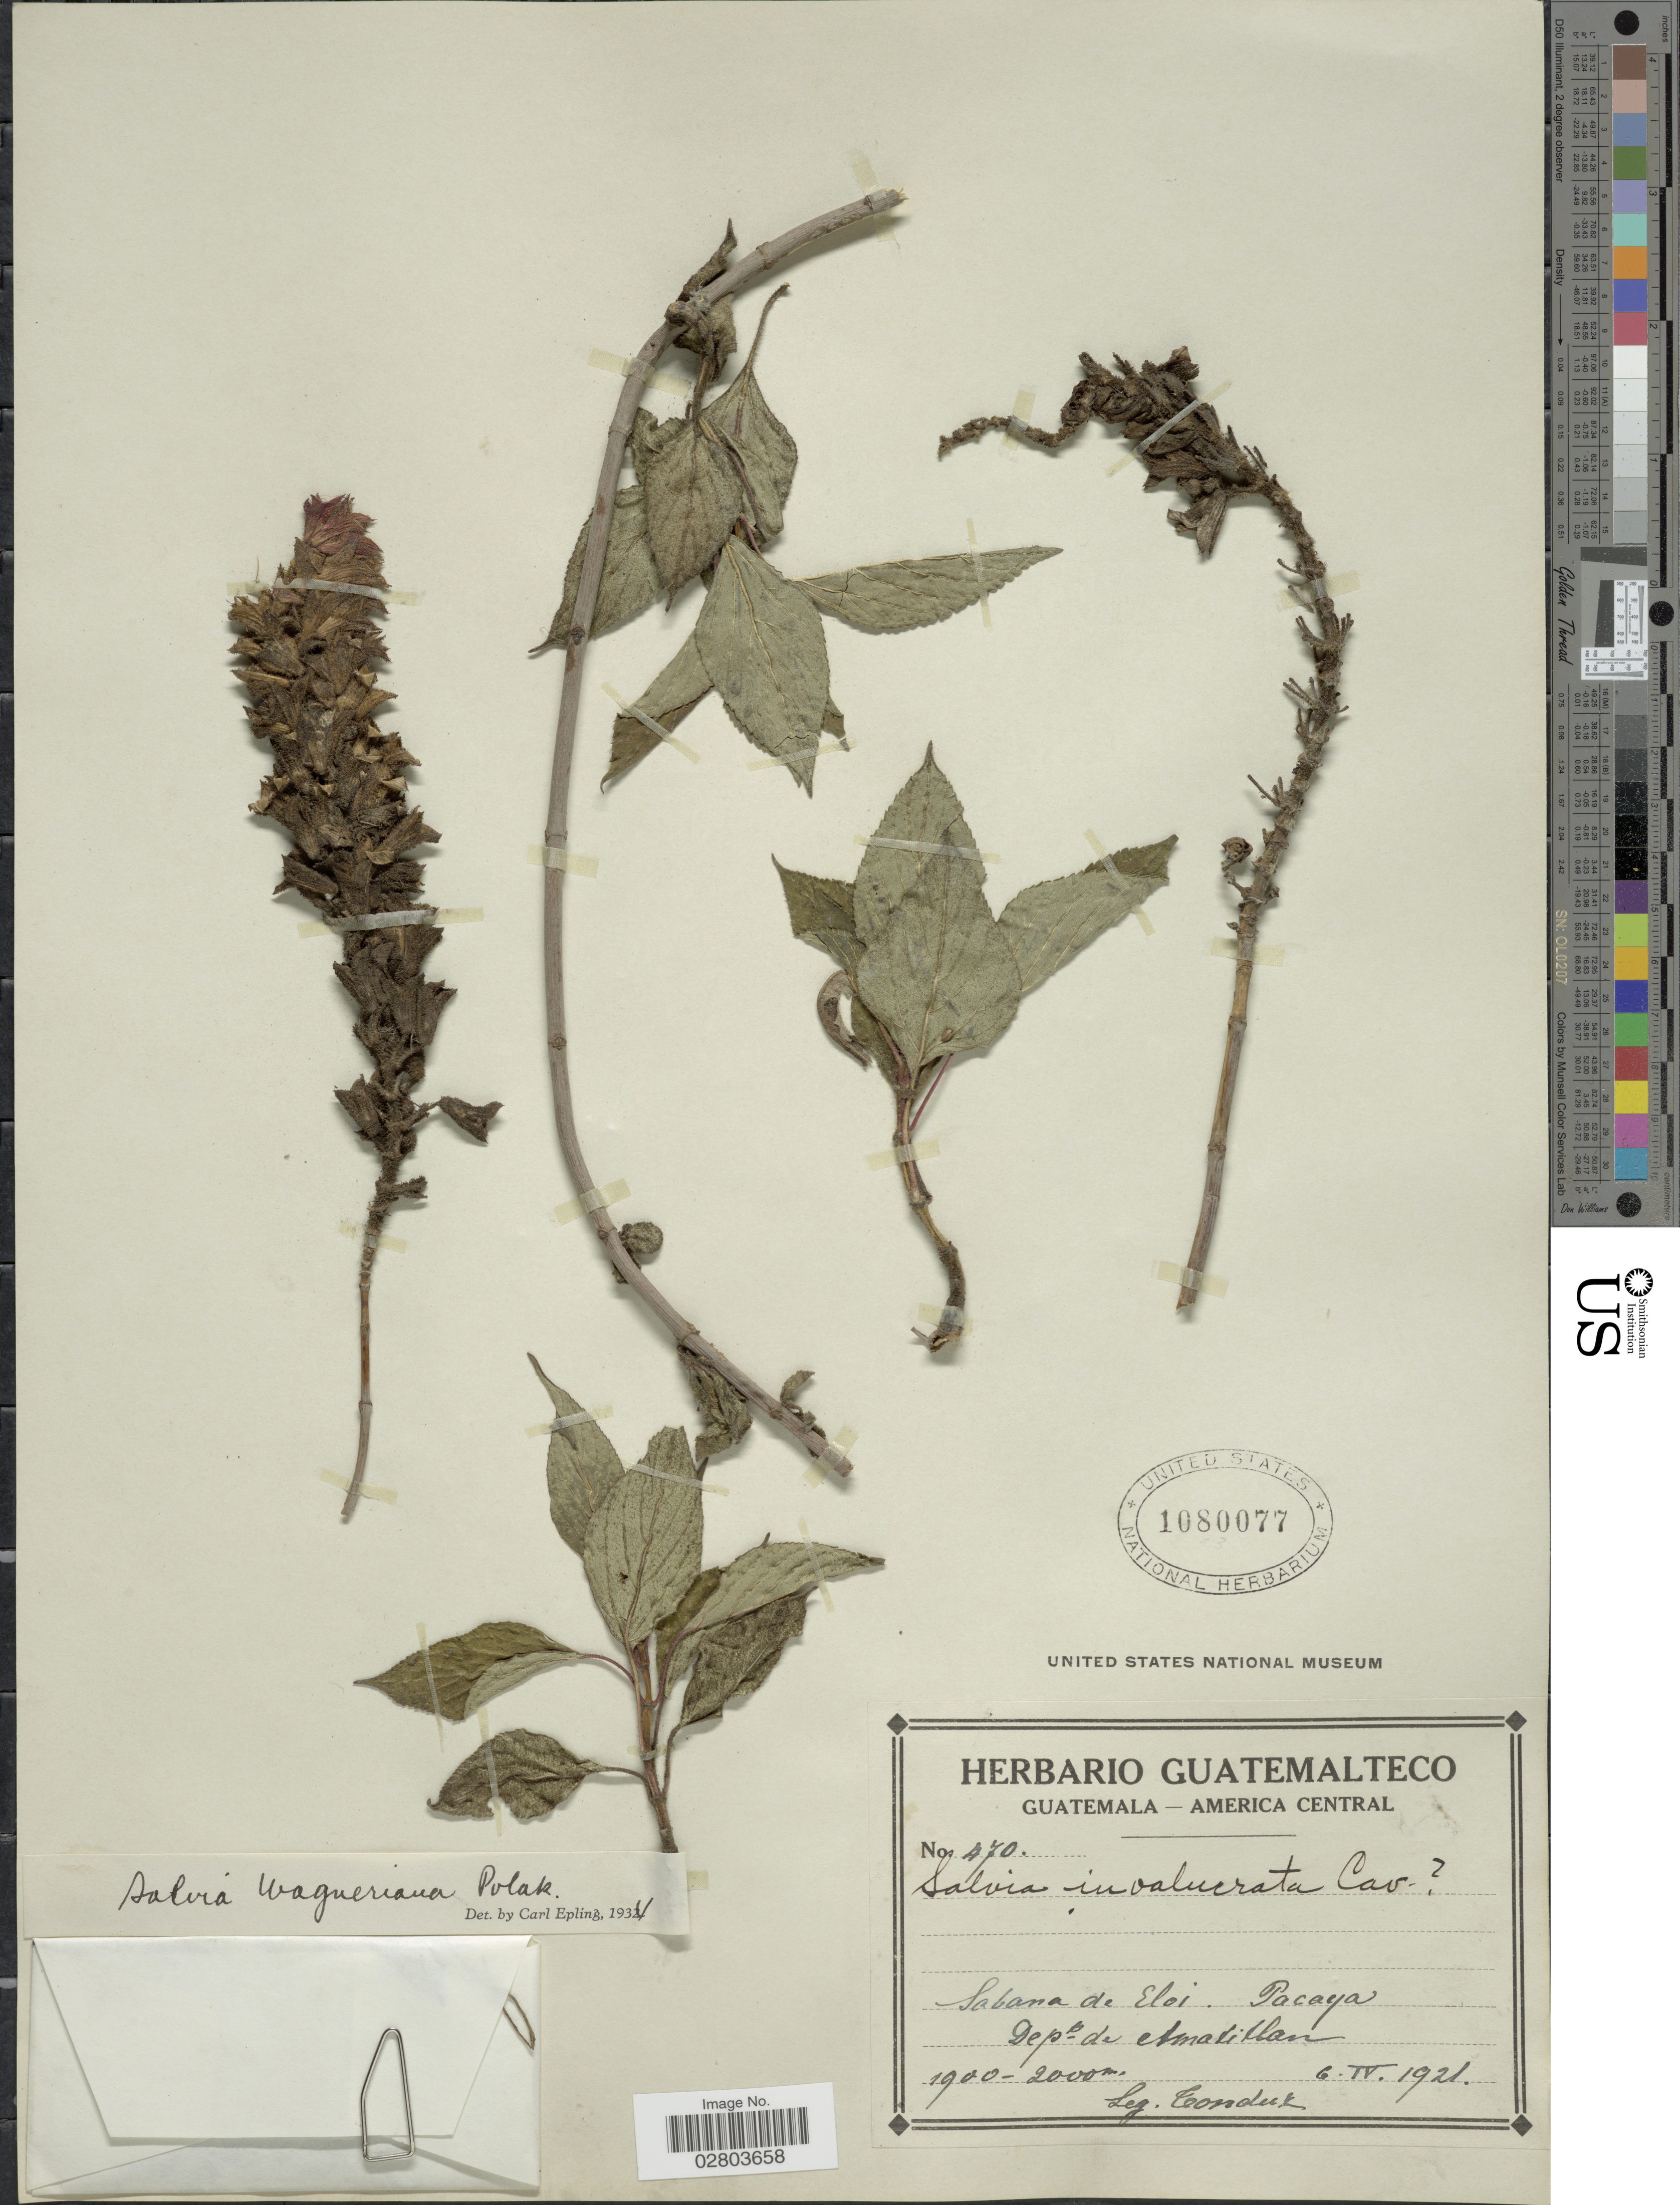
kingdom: Plantae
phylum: Tracheophyta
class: Magnoliopsida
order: Lamiales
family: Lamiaceae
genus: Salvia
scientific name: Salvia wagneriana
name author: Pol.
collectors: Tonduz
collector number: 470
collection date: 1921-04-06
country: Guatemala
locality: Sabana de Eloi. Pacaya. Dept. de Amatitlan.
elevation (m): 1900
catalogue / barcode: US 1080077